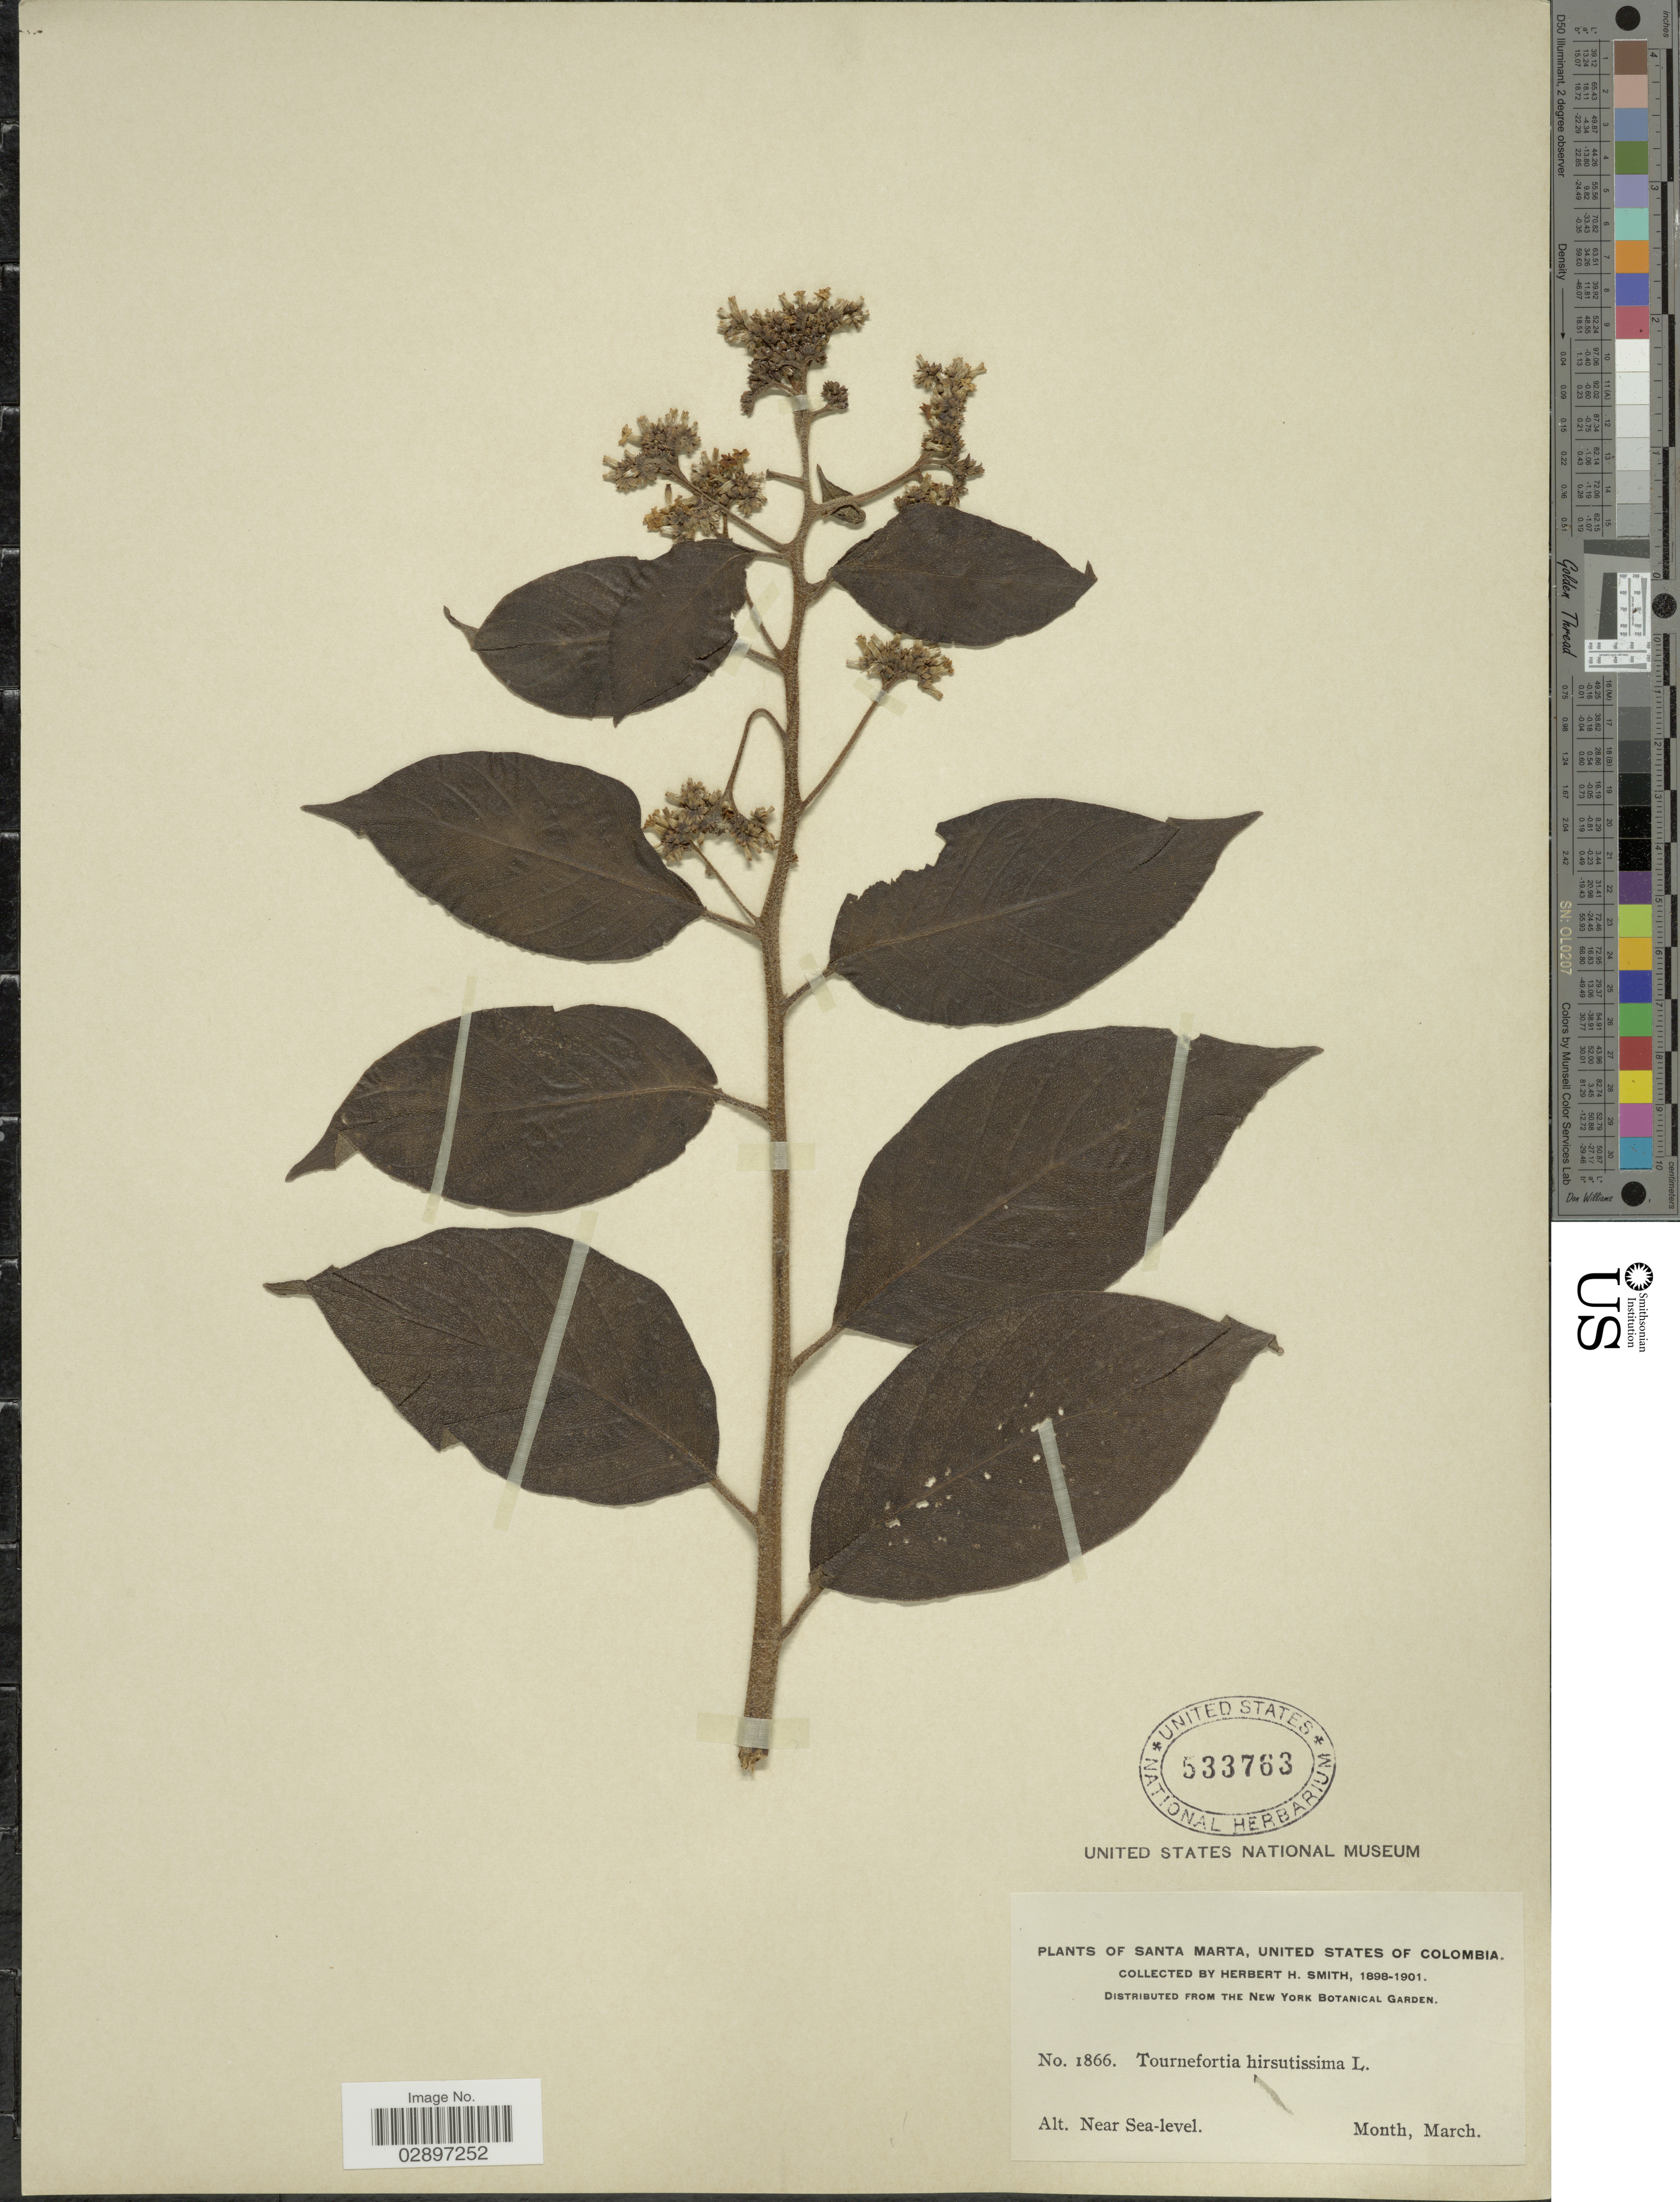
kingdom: Plantae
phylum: Tracheophyta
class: Magnoliopsida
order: Boraginales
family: Heliotropiaceae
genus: Tournefortia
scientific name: Tournefortia hirsutissima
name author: L.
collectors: Herbert H. Smith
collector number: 1866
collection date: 1898-03/1901-03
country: Colombia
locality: Santa Marta, United States of Colombia.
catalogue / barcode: US 533763